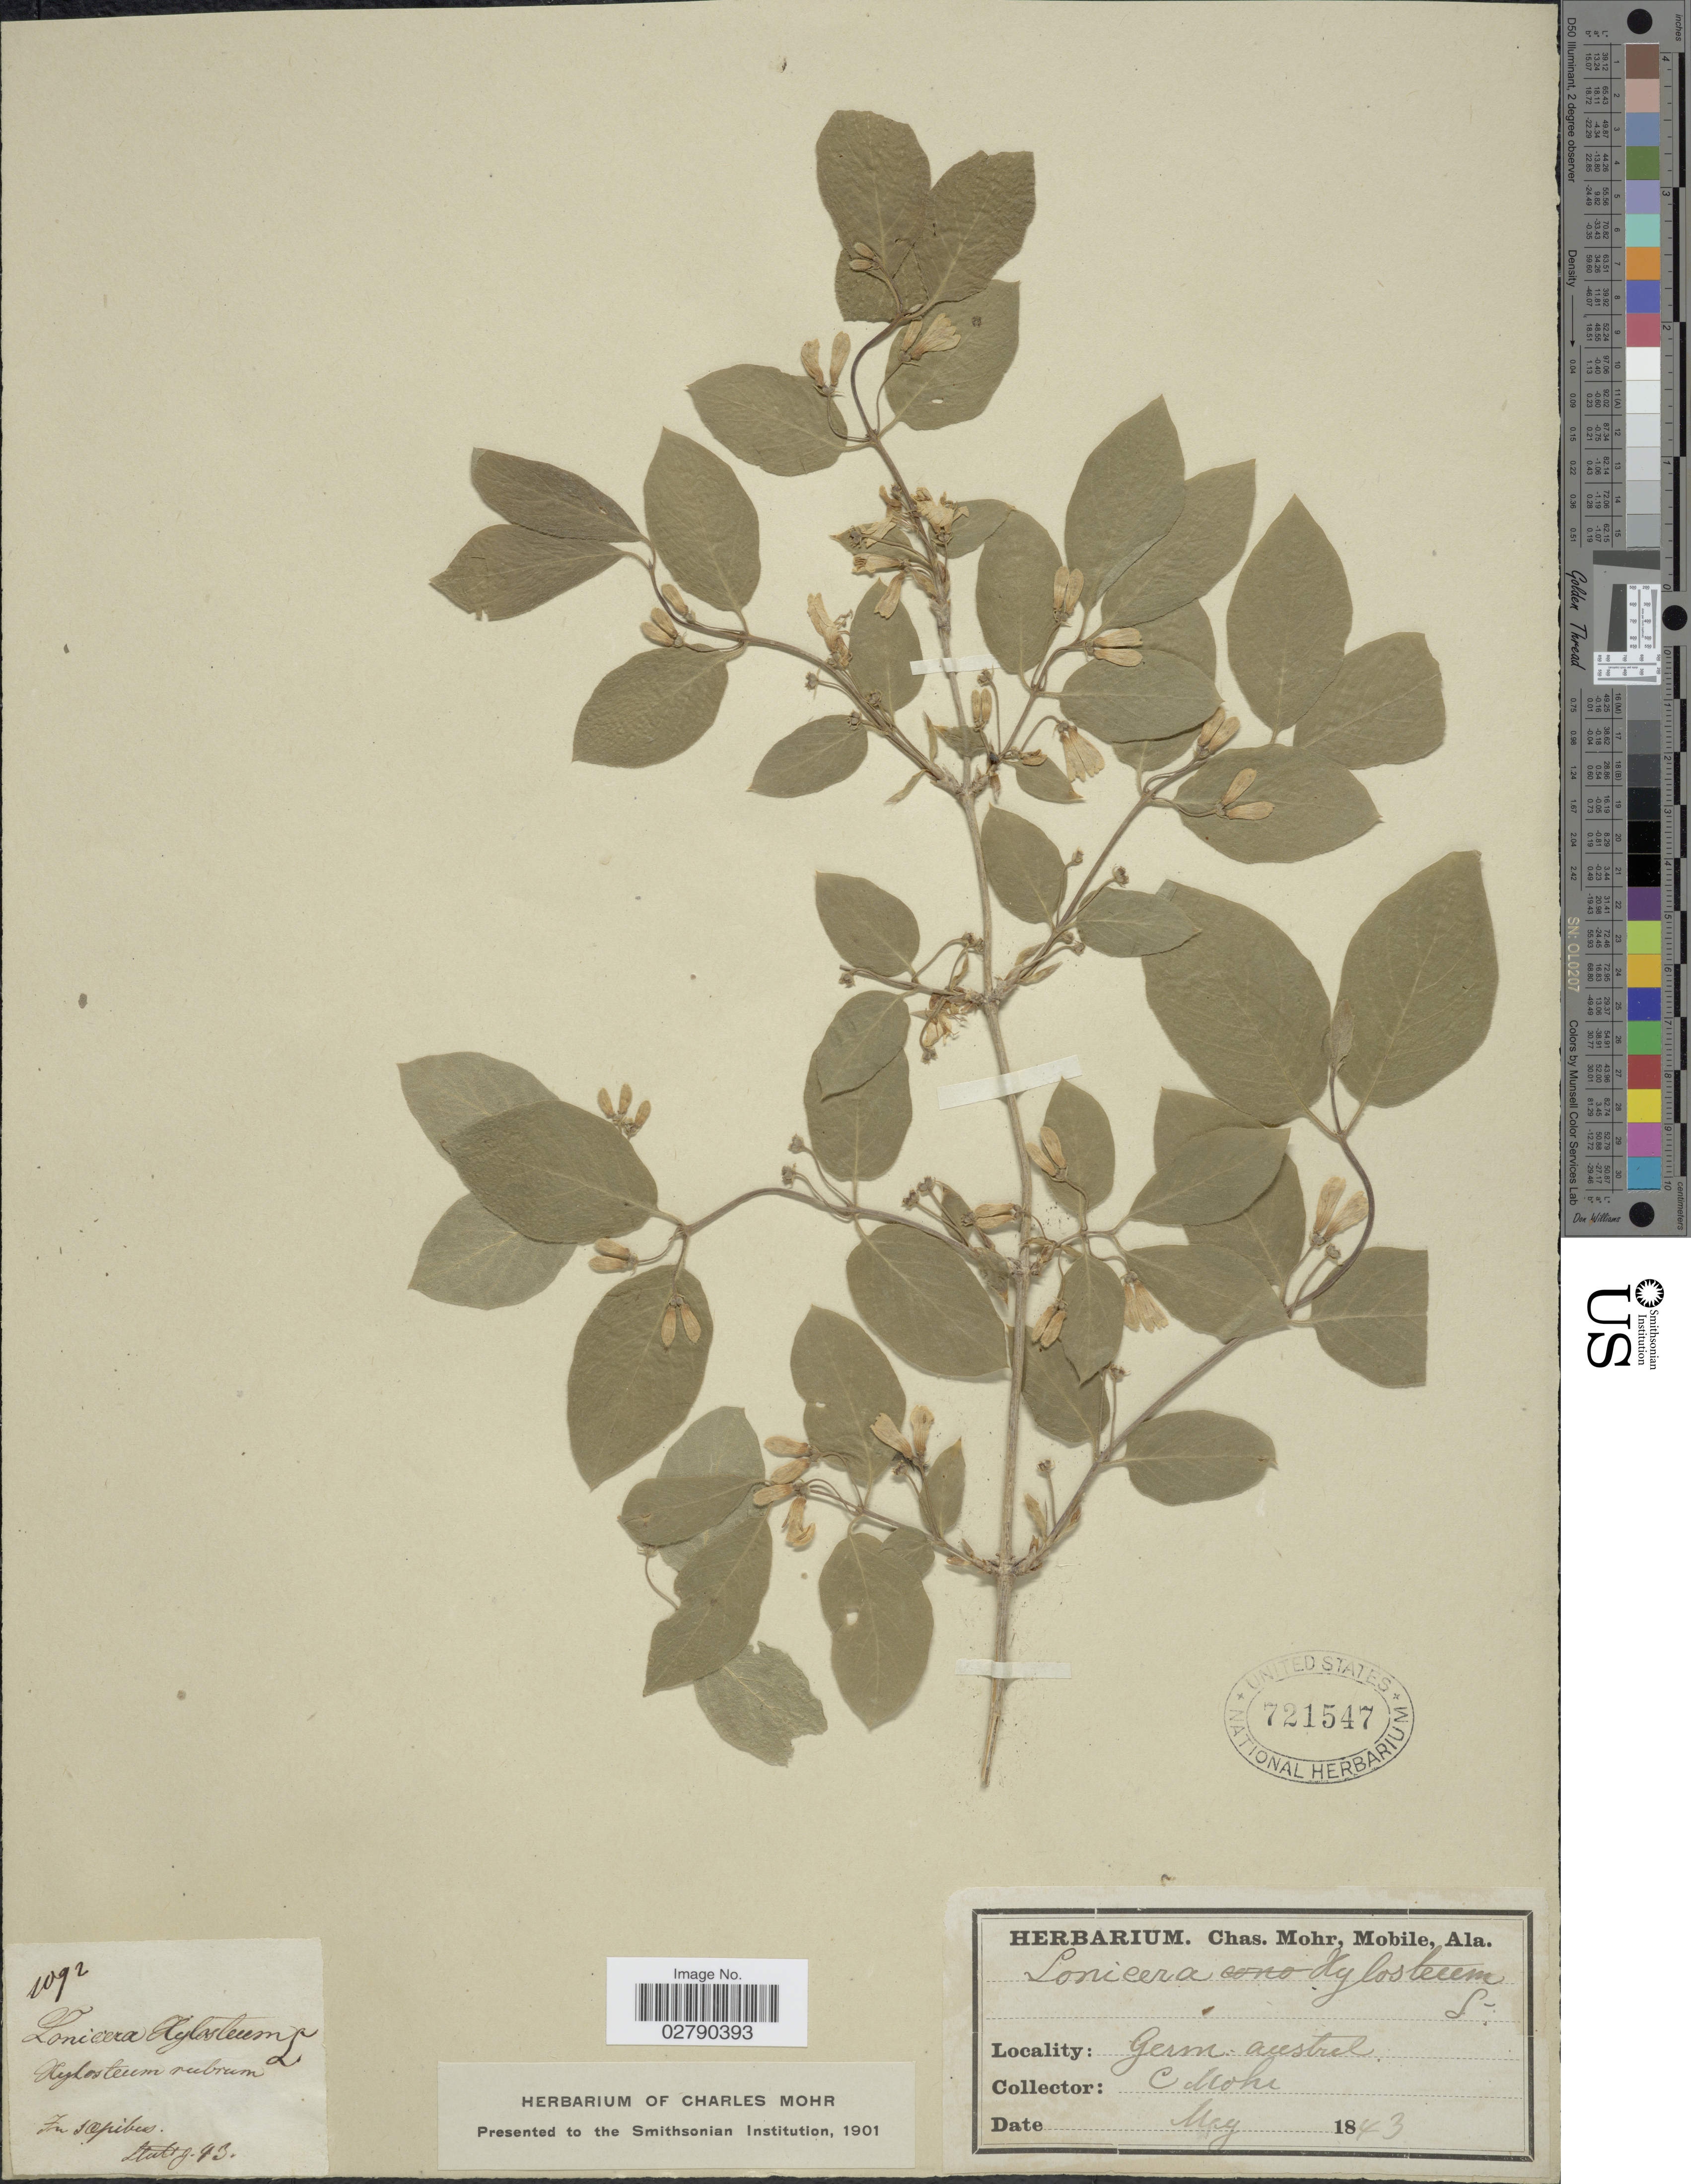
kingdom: Plantae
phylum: Tracheophyta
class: Magnoliopsida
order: Dipsacales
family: Caprifoliaceae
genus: Lonicera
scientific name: Lonicera xylosteum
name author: L.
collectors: Mohr, C. T. (herbarium)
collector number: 1092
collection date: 1843-05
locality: Germ. austrel [interpreted]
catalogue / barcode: US 721547